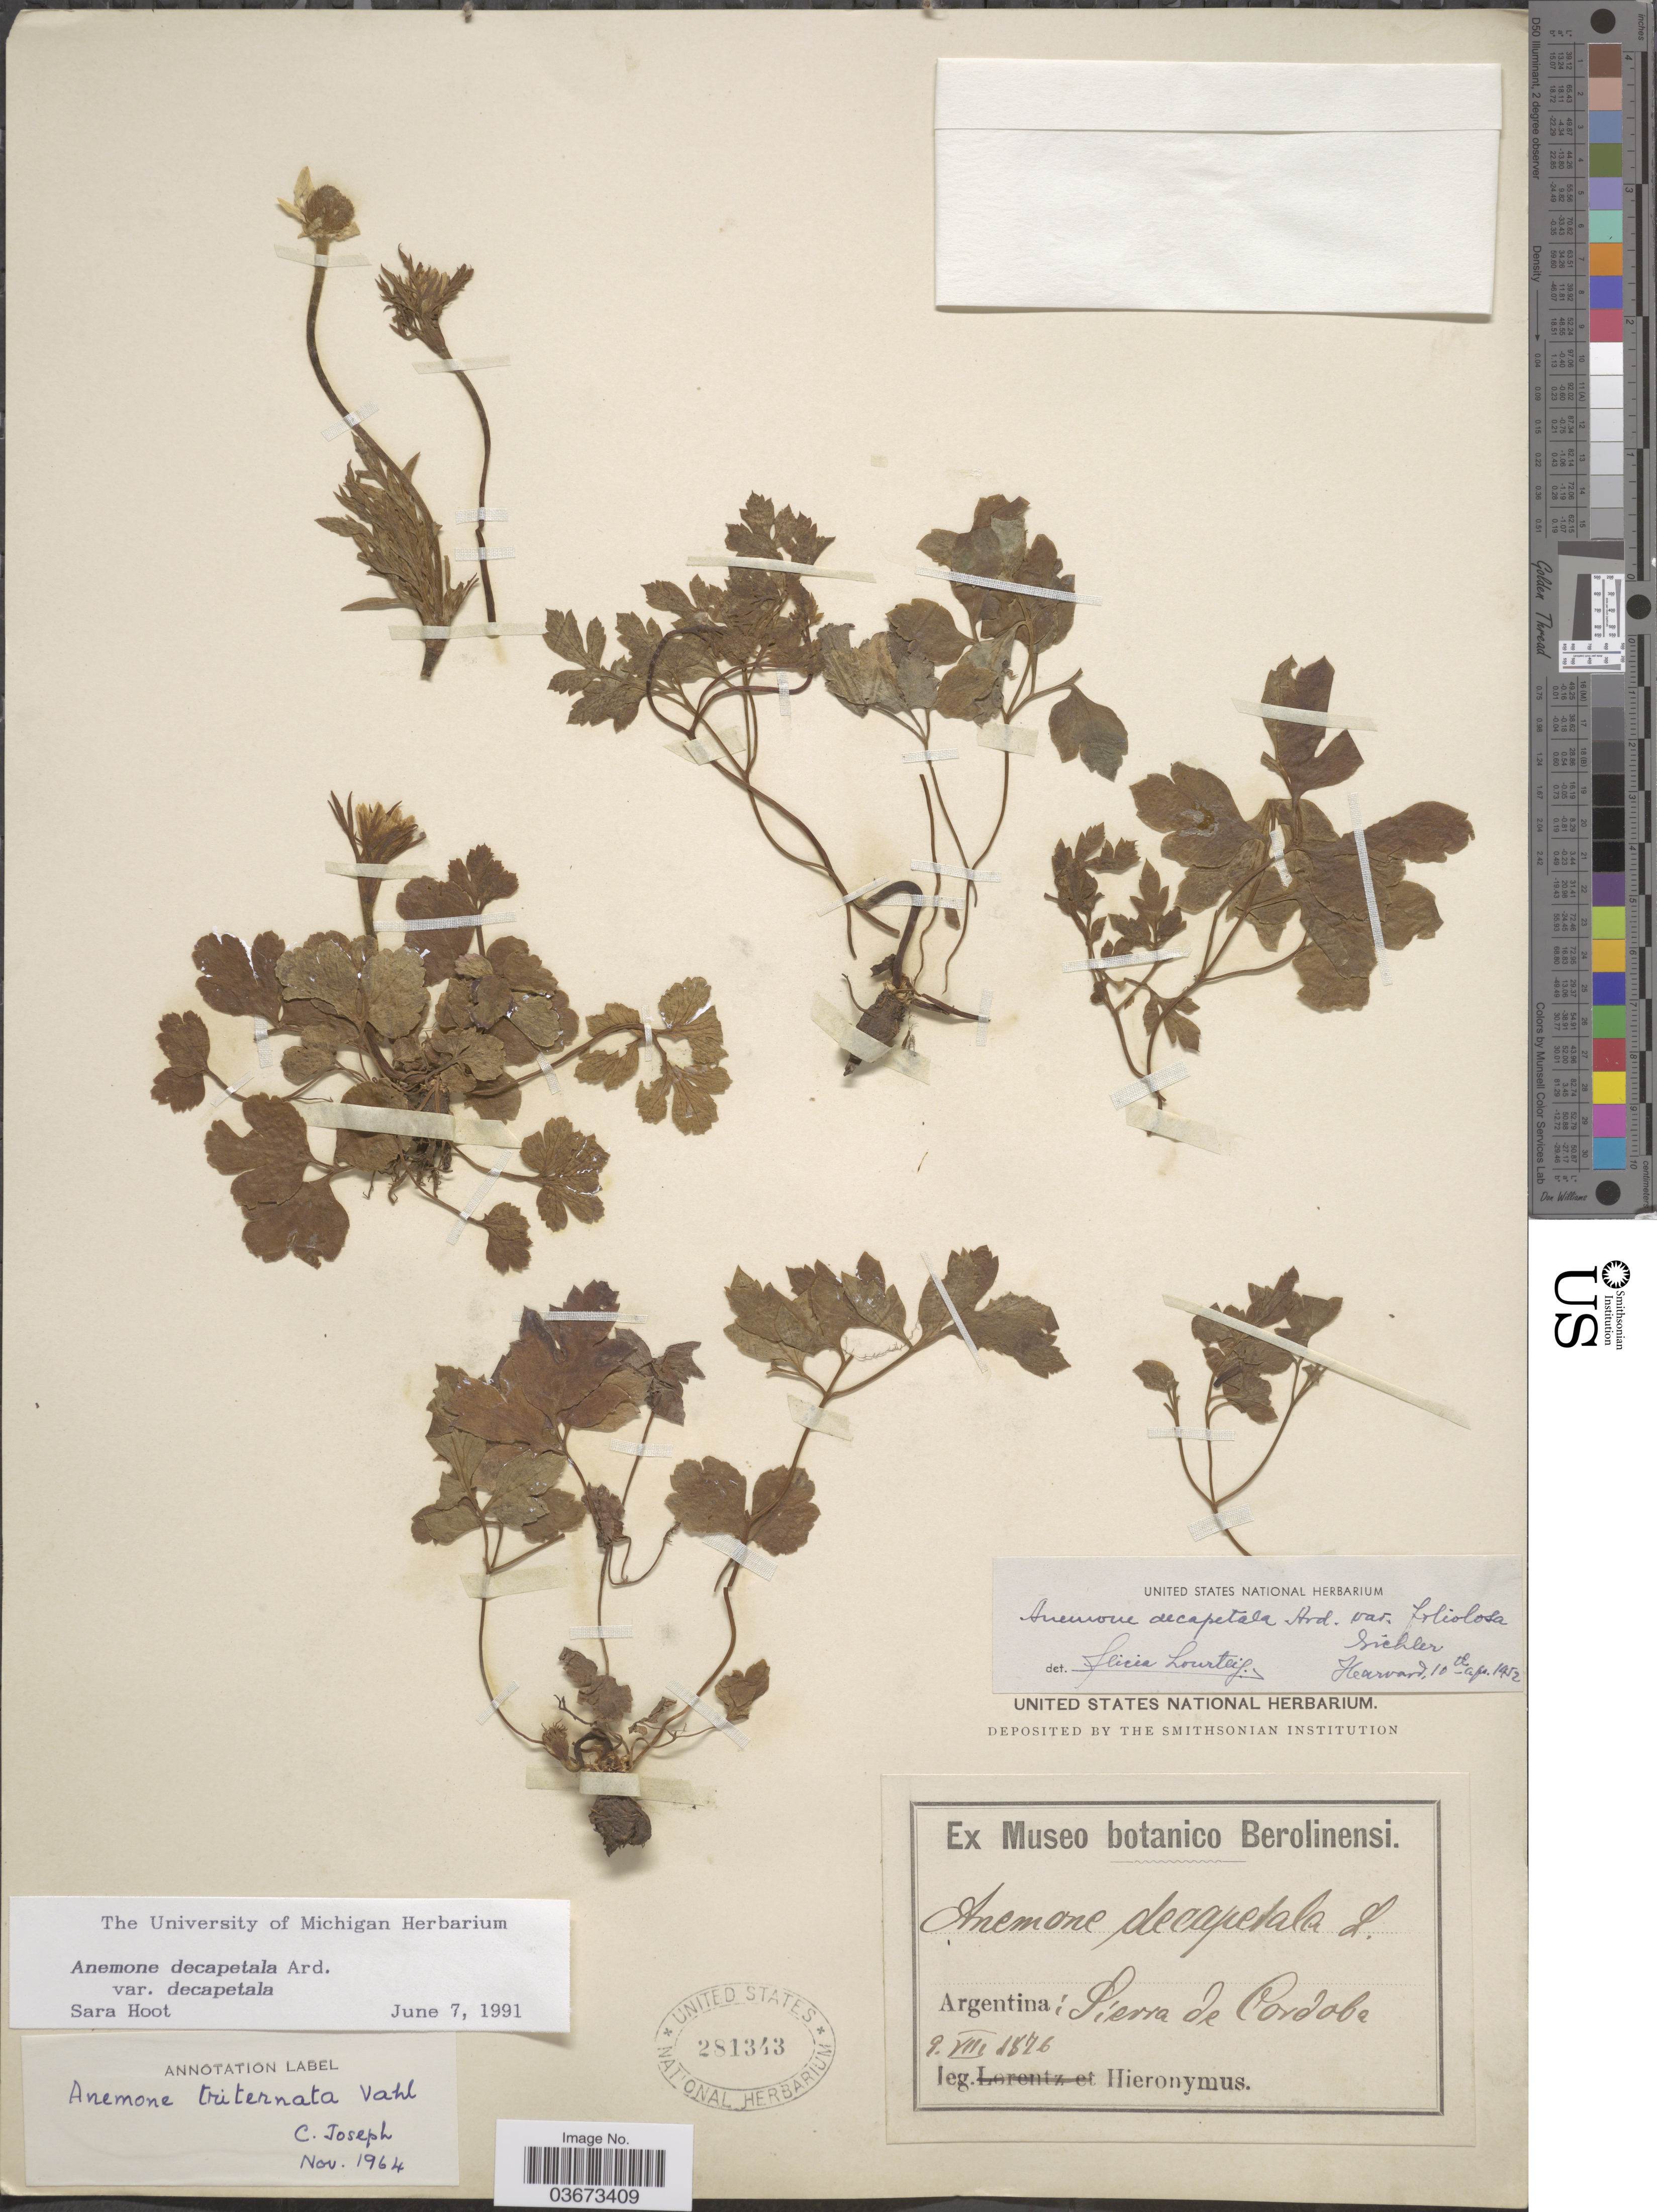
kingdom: Plantae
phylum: Tracheophyta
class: Magnoliopsida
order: Ranunculales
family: Ranunculaceae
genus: Anemone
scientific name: Anemone decapetala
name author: (Kuhlm.) Ard.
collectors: -. Hieronymus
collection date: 1876-08-09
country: Argentina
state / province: Cordoba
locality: Sierra de Cordoba.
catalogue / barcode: US 281343